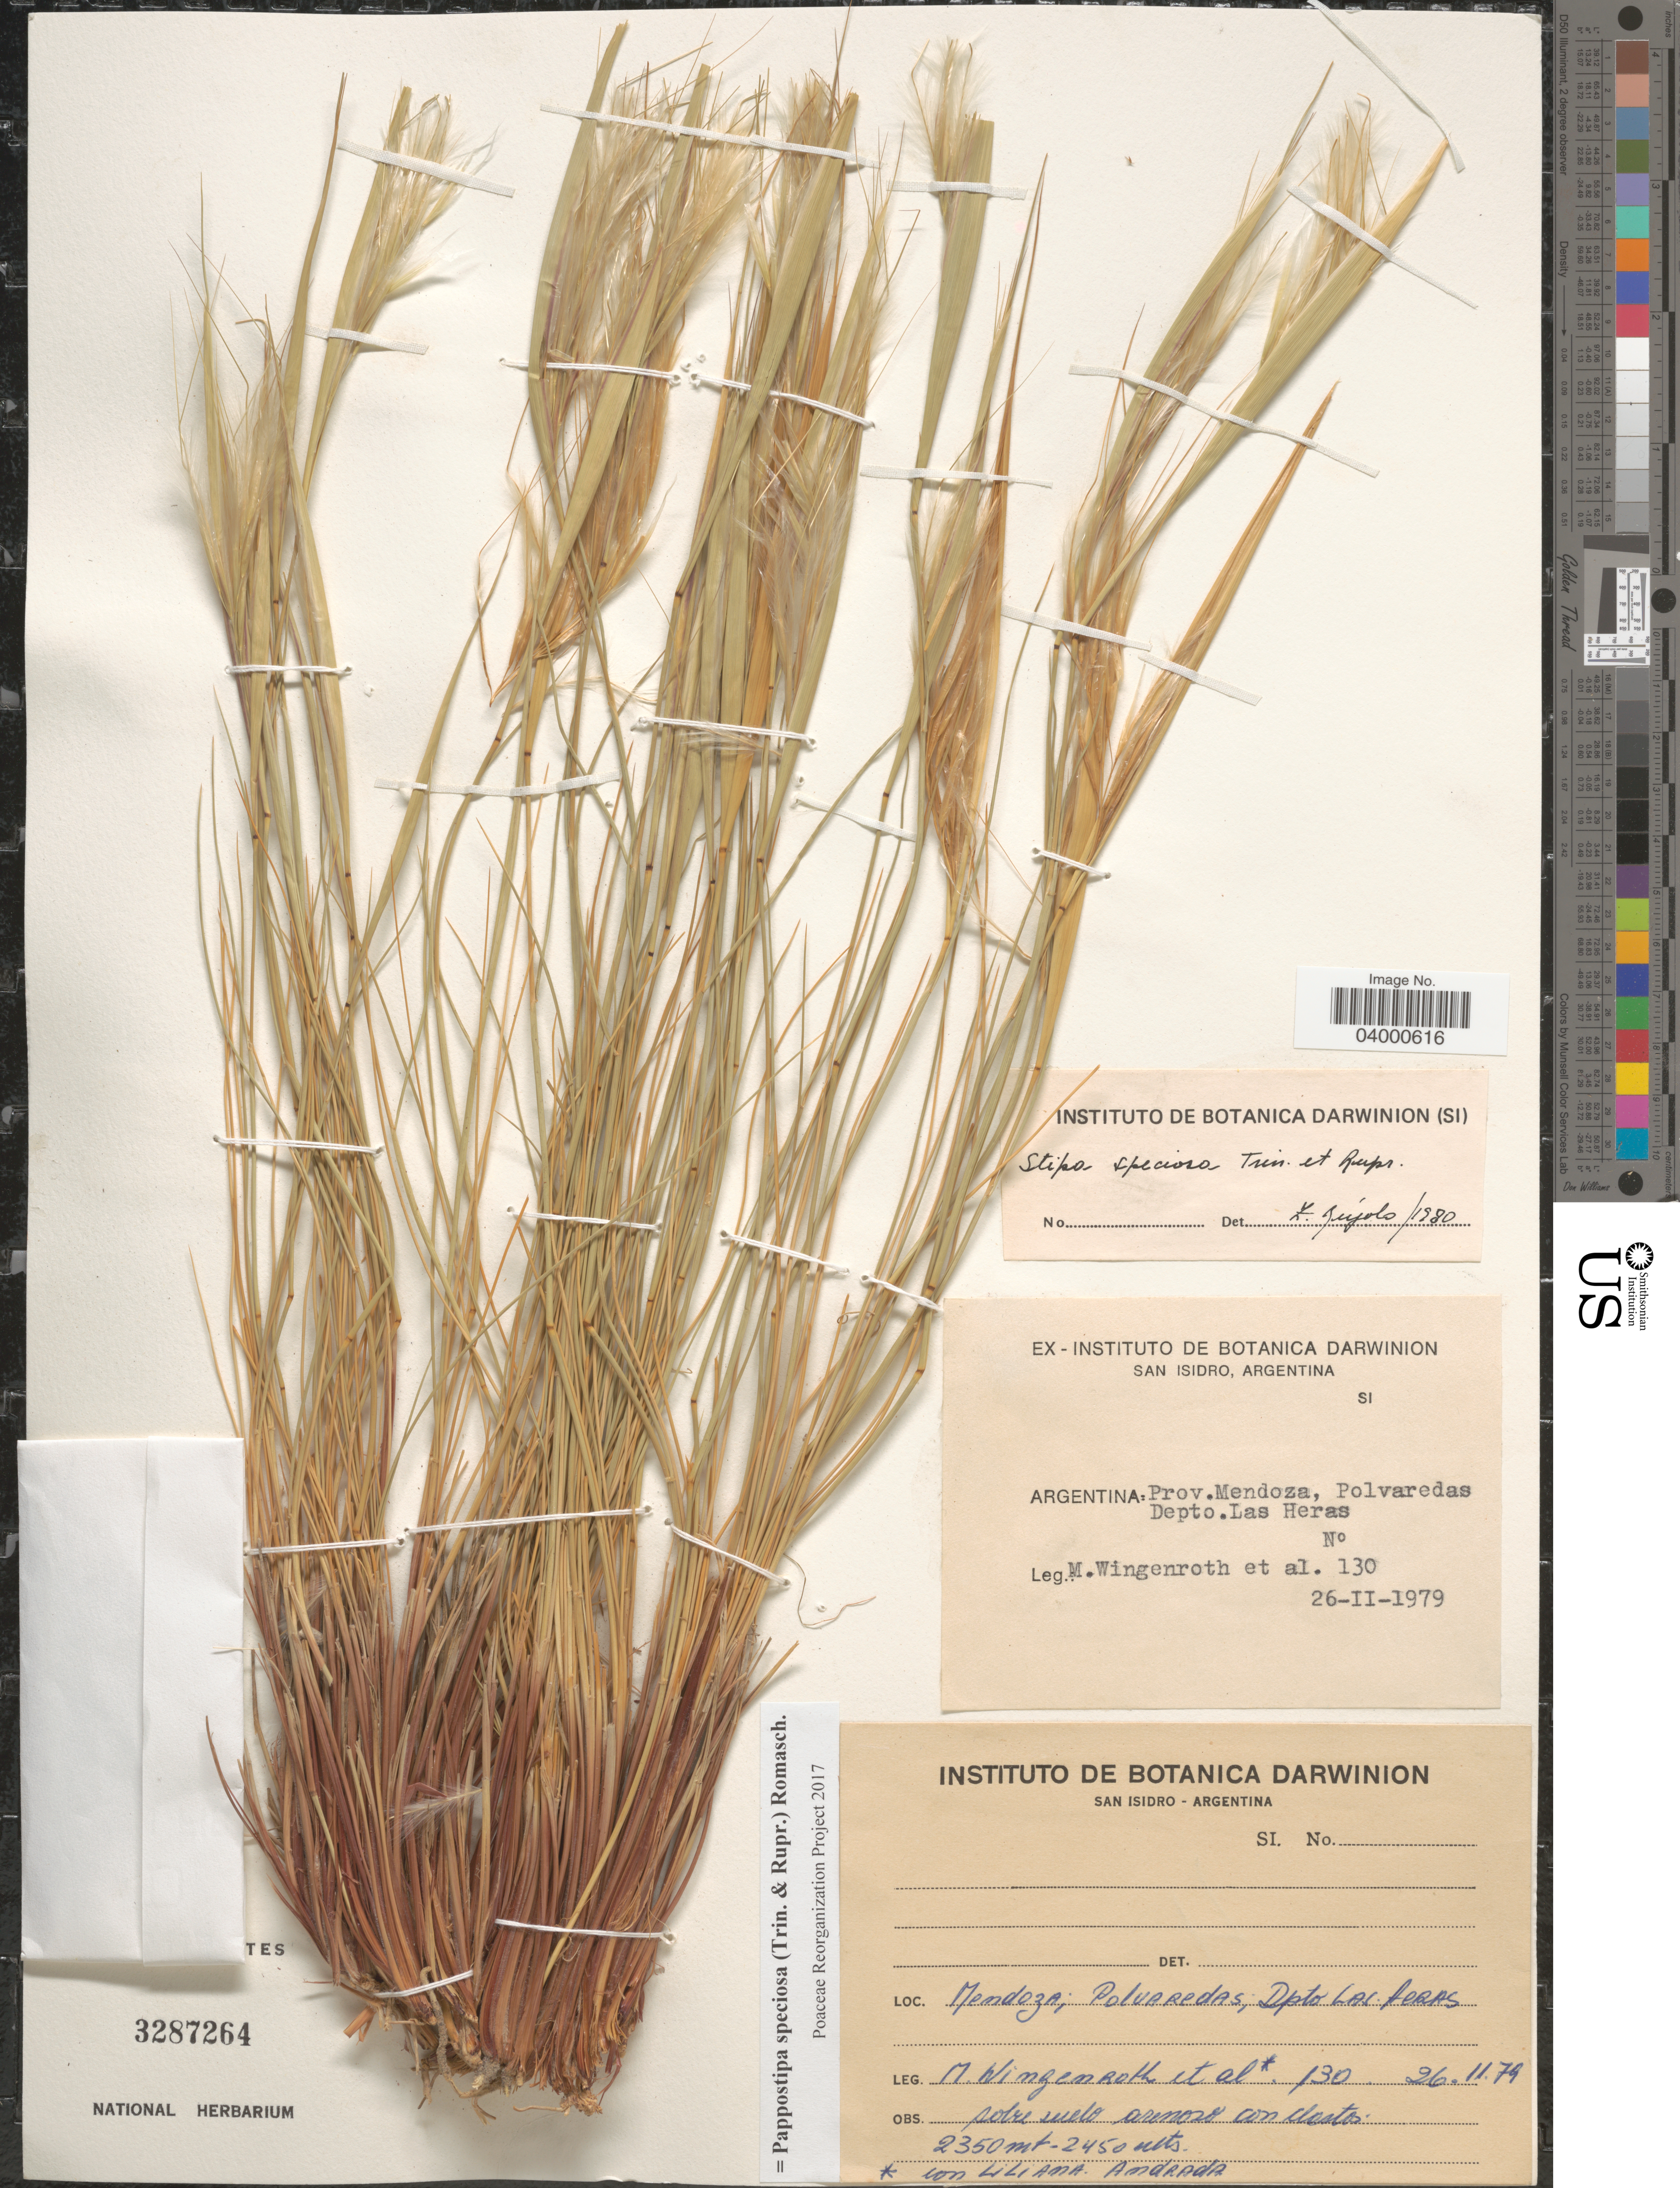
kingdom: Plantae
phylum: Tracheophyta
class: Liliopsida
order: Poales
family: Poaceae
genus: Pappostipa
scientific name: Pappostipa speciosa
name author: (Trin. & Rupr.) Romasch.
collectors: M. Wingenroth & et al.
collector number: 130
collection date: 1979-02-26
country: Argentina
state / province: Mendoza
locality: Polvaredas. Depto. Las Heras.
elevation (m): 2350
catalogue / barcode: US 3287264